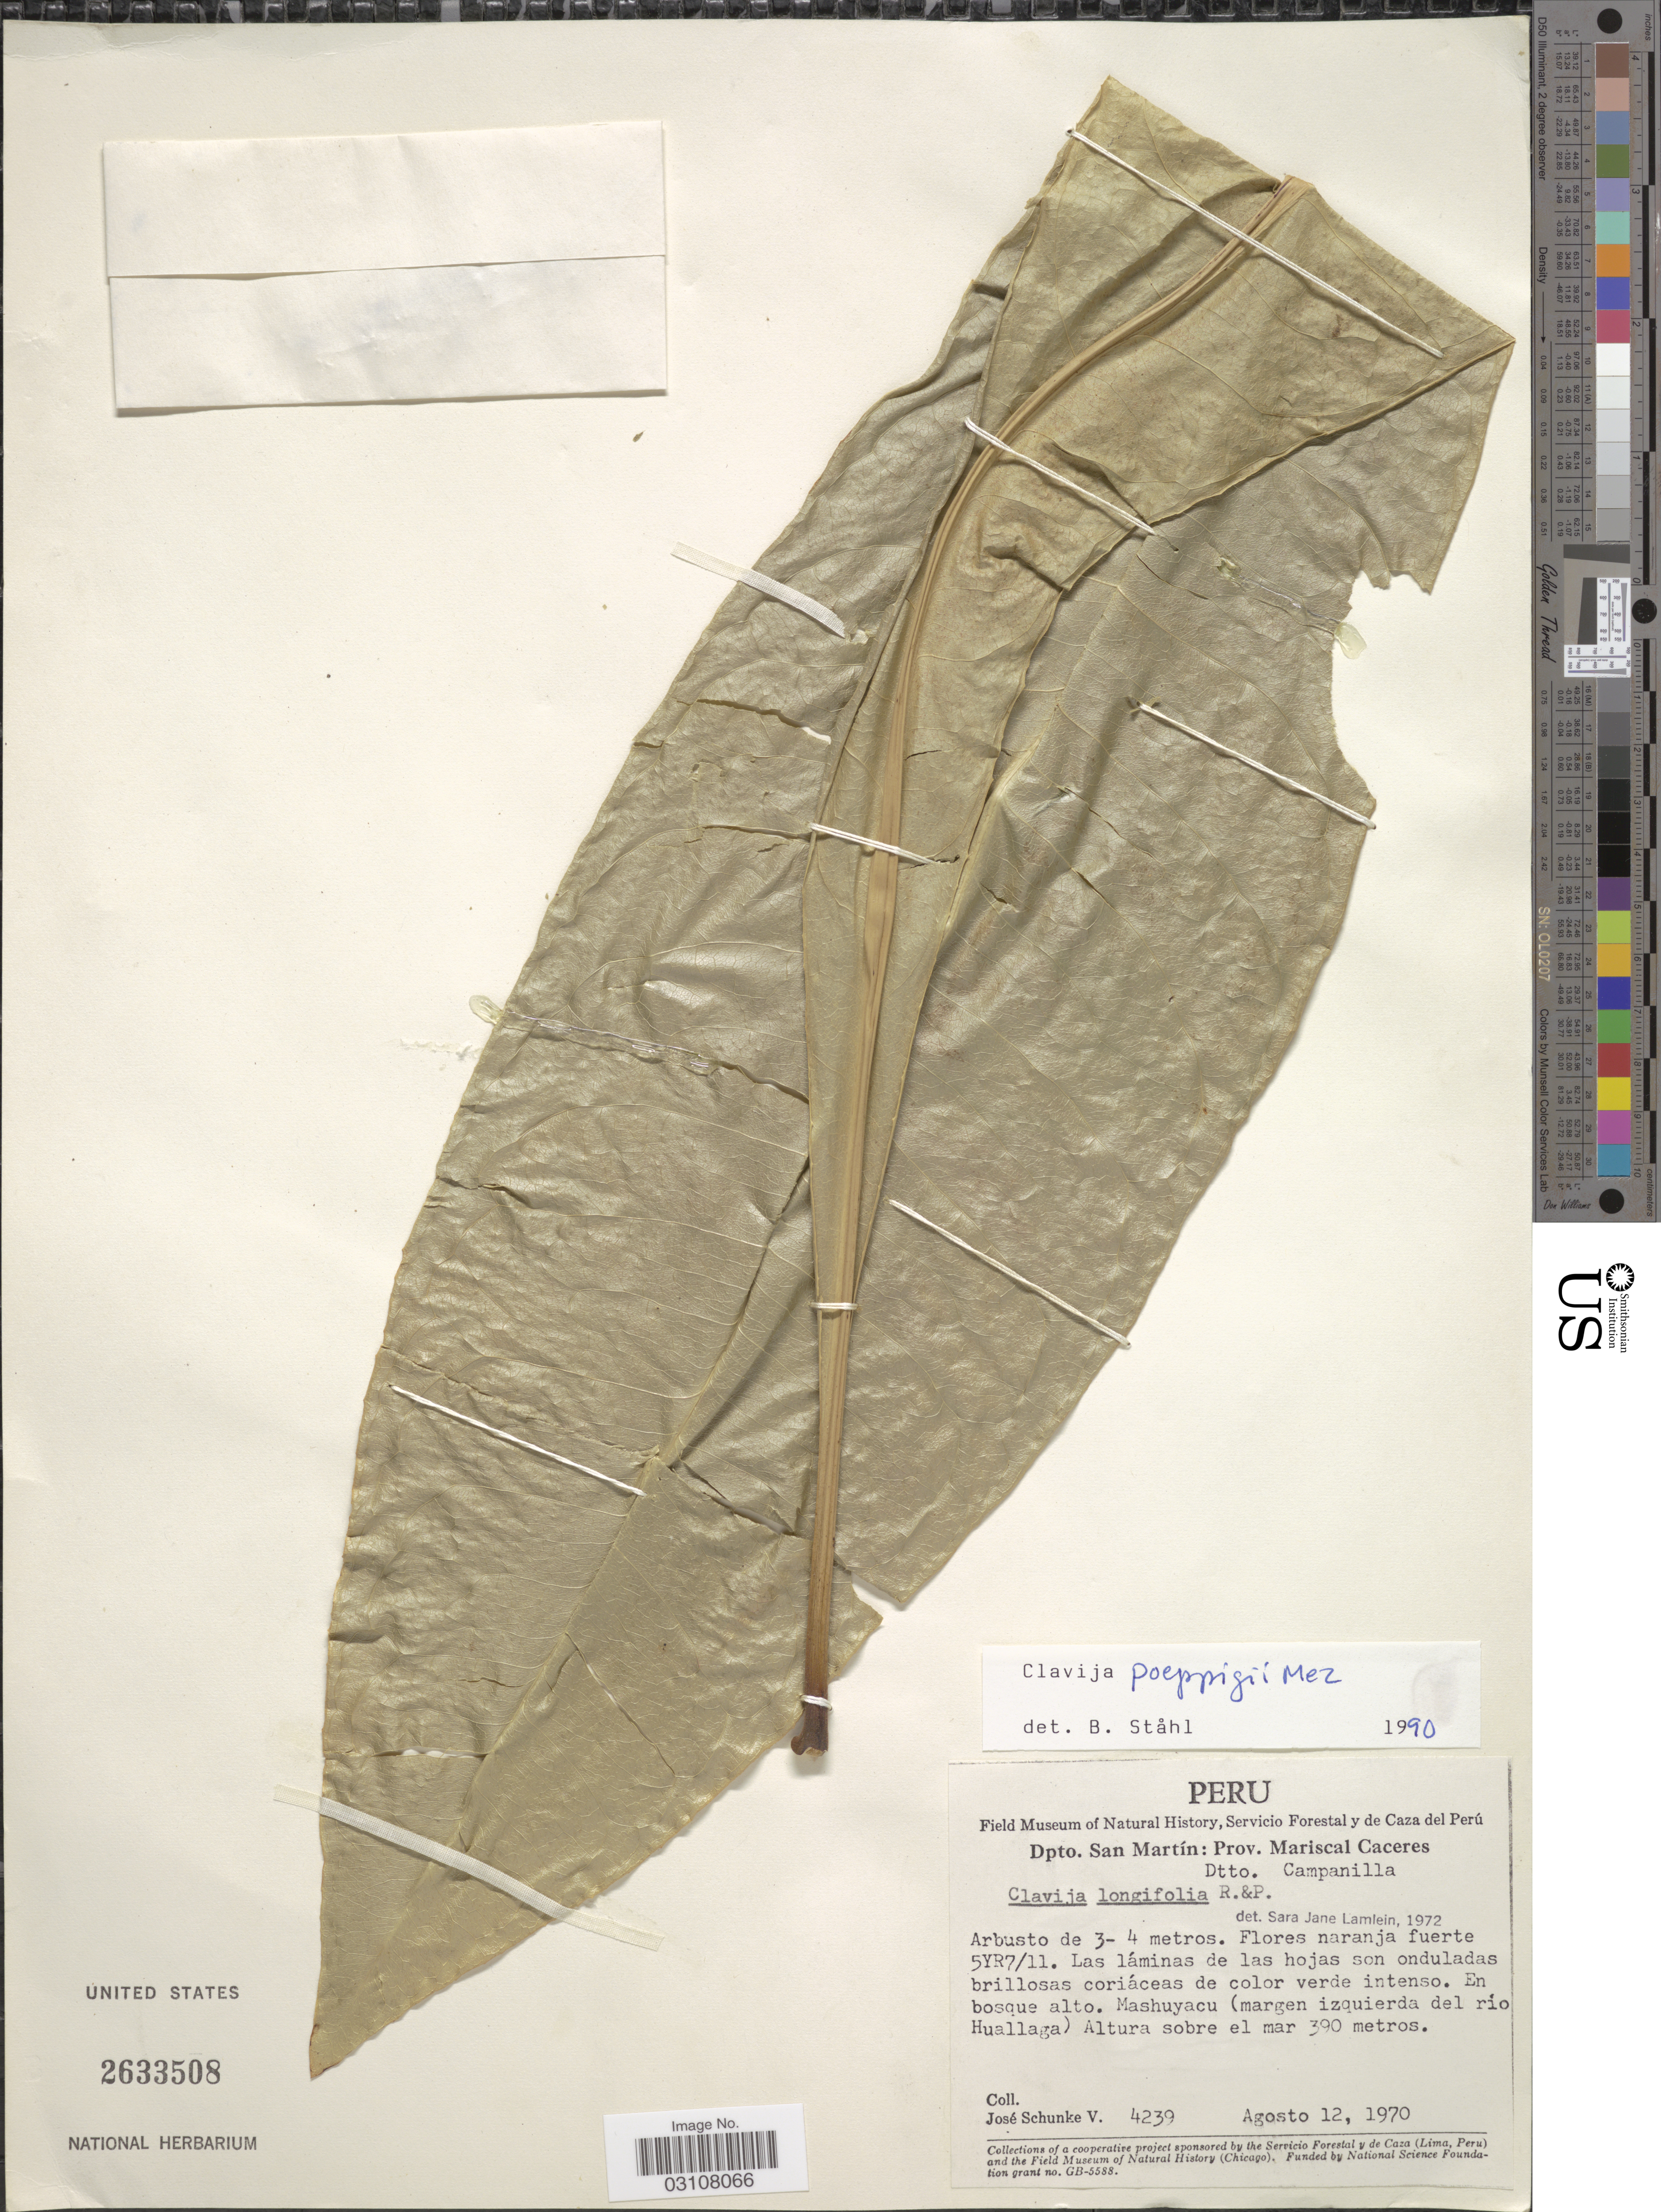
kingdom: Plantae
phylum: Tracheophyta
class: Magnoliopsida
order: Ericales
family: Primulaceae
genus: Clavija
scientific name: Clavija poeppigii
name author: Mez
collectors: J. Schunke Vigo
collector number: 4239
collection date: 1970-08-12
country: Peru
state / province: San Martín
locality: Dpto. San Martín: Prov. Mariscal Caceres, Dtto. Campanilla, En bosque alto. Mashuyacu (margen izquierda del río Huallaga).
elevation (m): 390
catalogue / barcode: US 2633508